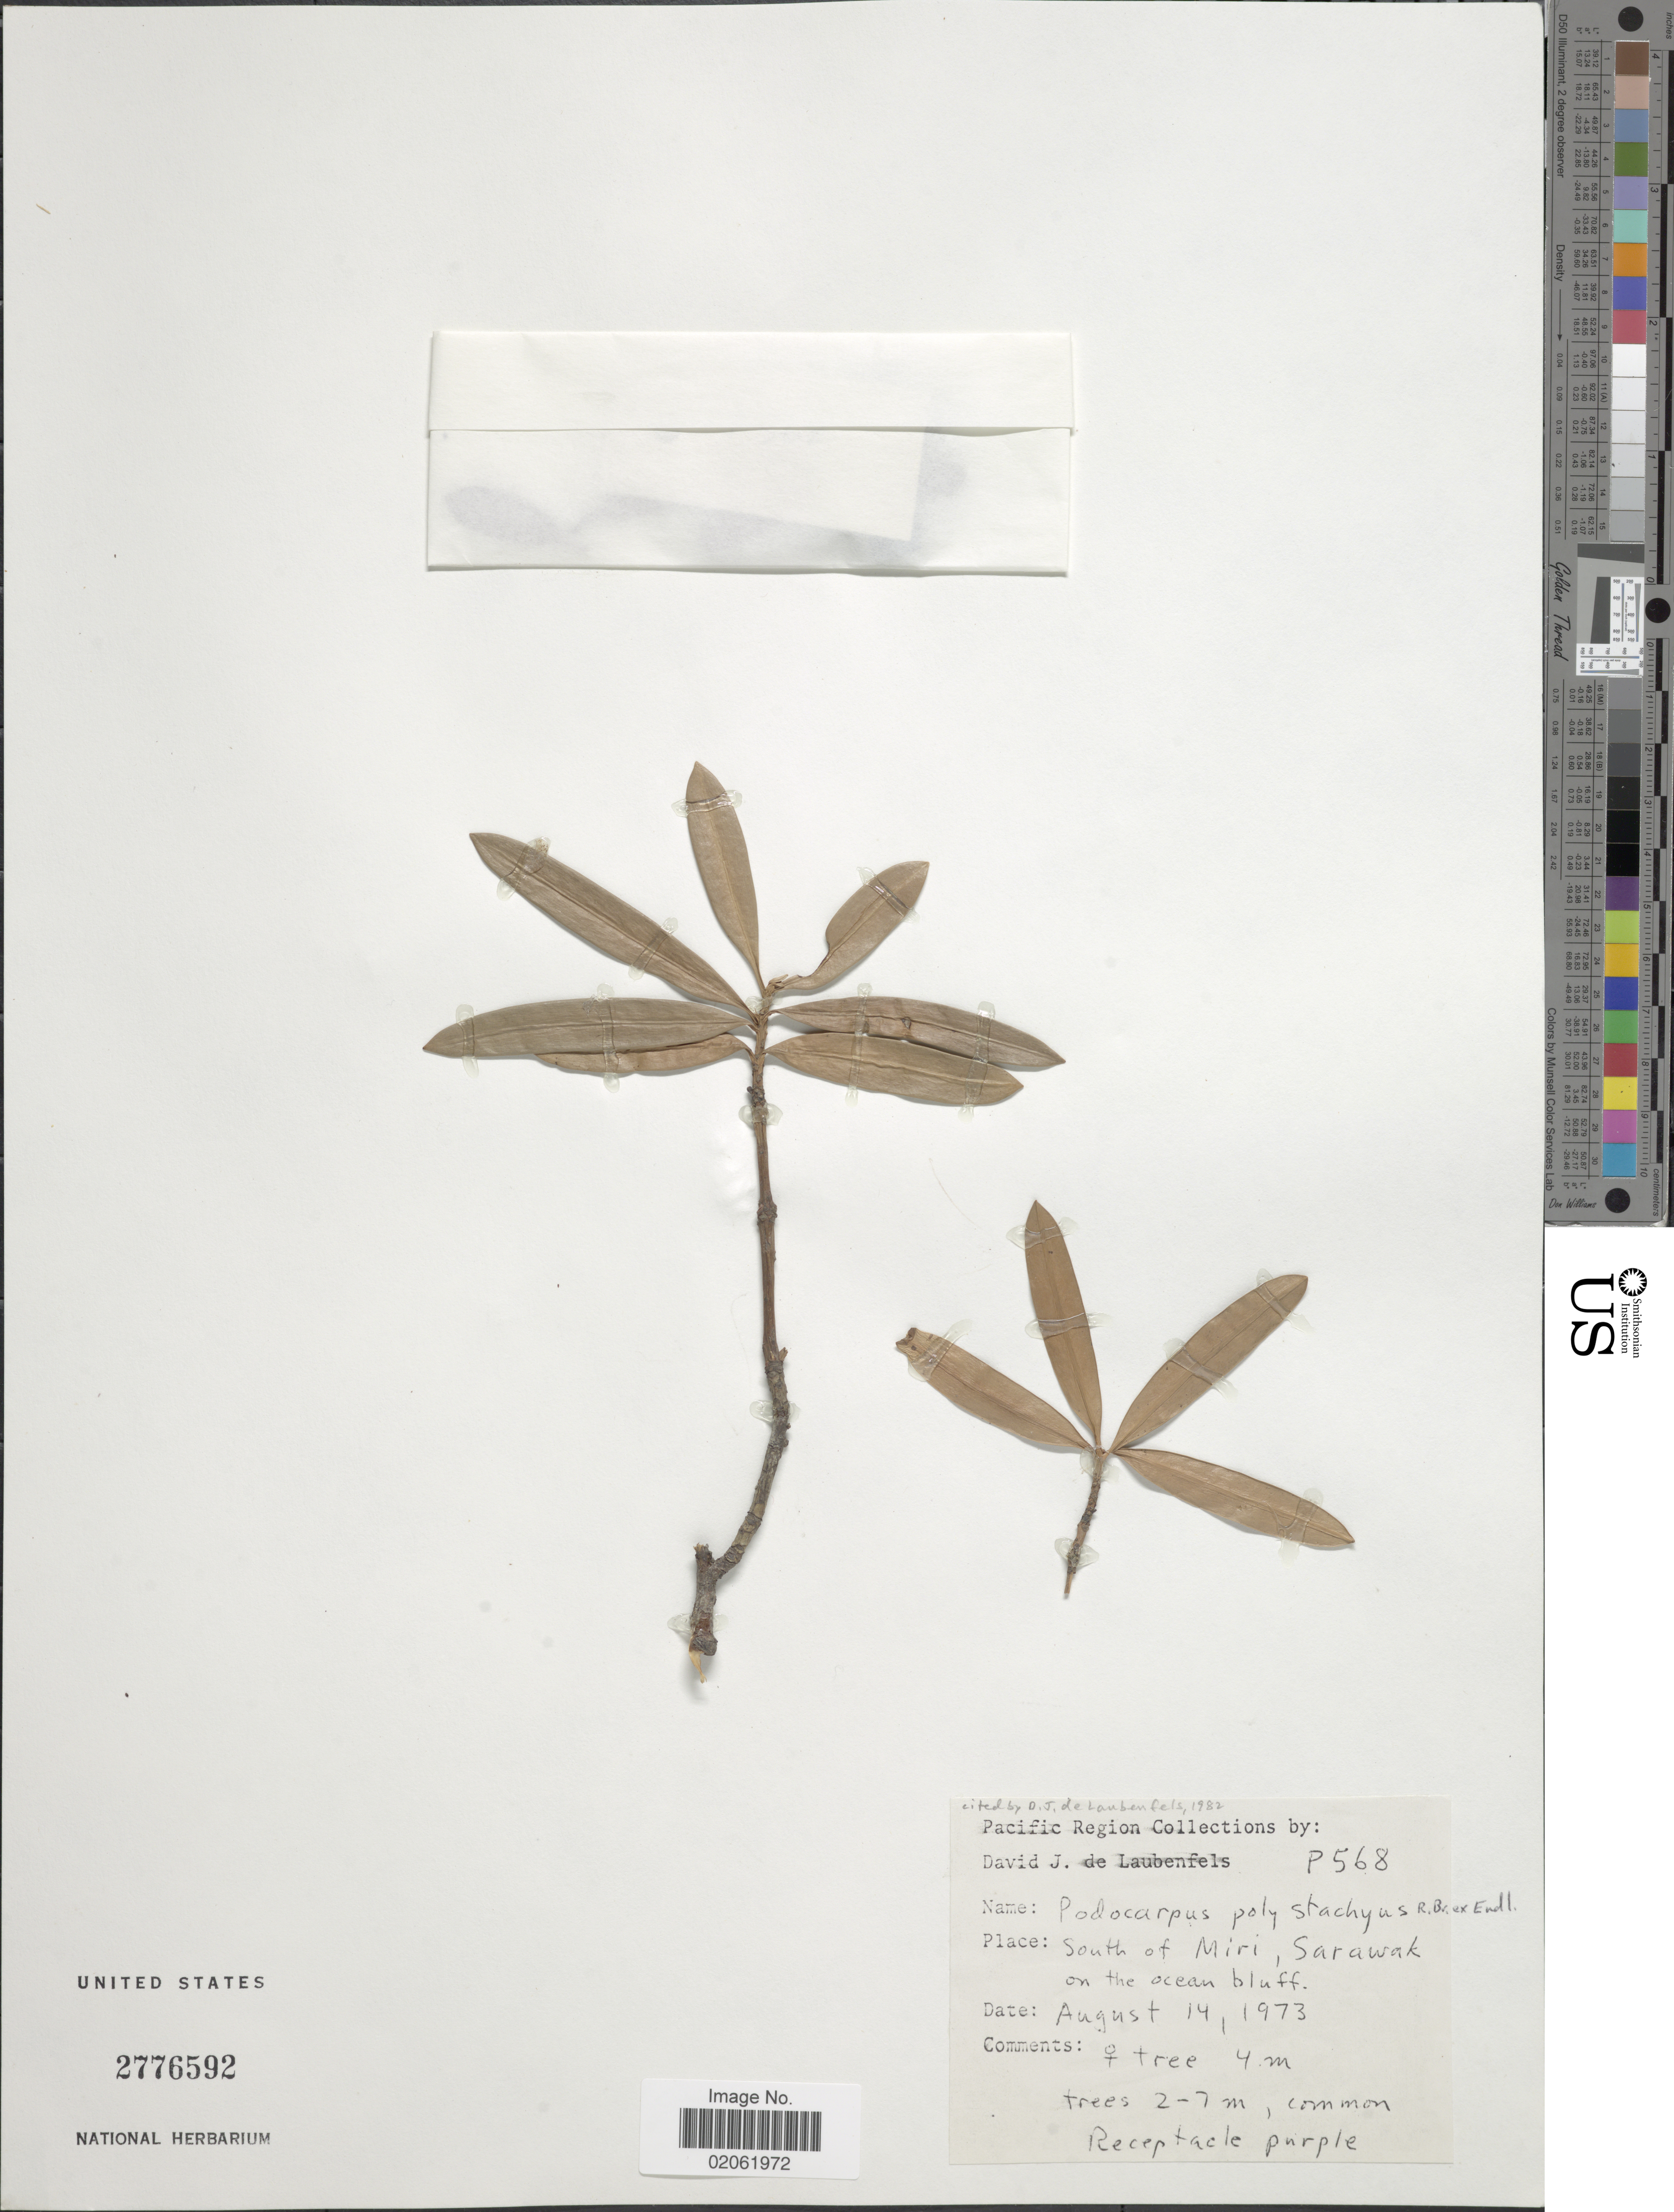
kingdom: Plantae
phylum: Tracheophyta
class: Pinopsida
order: Pinales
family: Podocarpaceae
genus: Podocarpus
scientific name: Podocarpus polystachyus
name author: R. Br. ex Endl.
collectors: D. J. de Laubenfels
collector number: P568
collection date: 1973-08-14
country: Malaysia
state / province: Sarawak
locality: South of Miri, Sarawak, On The ocean bluff.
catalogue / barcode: US 2776592